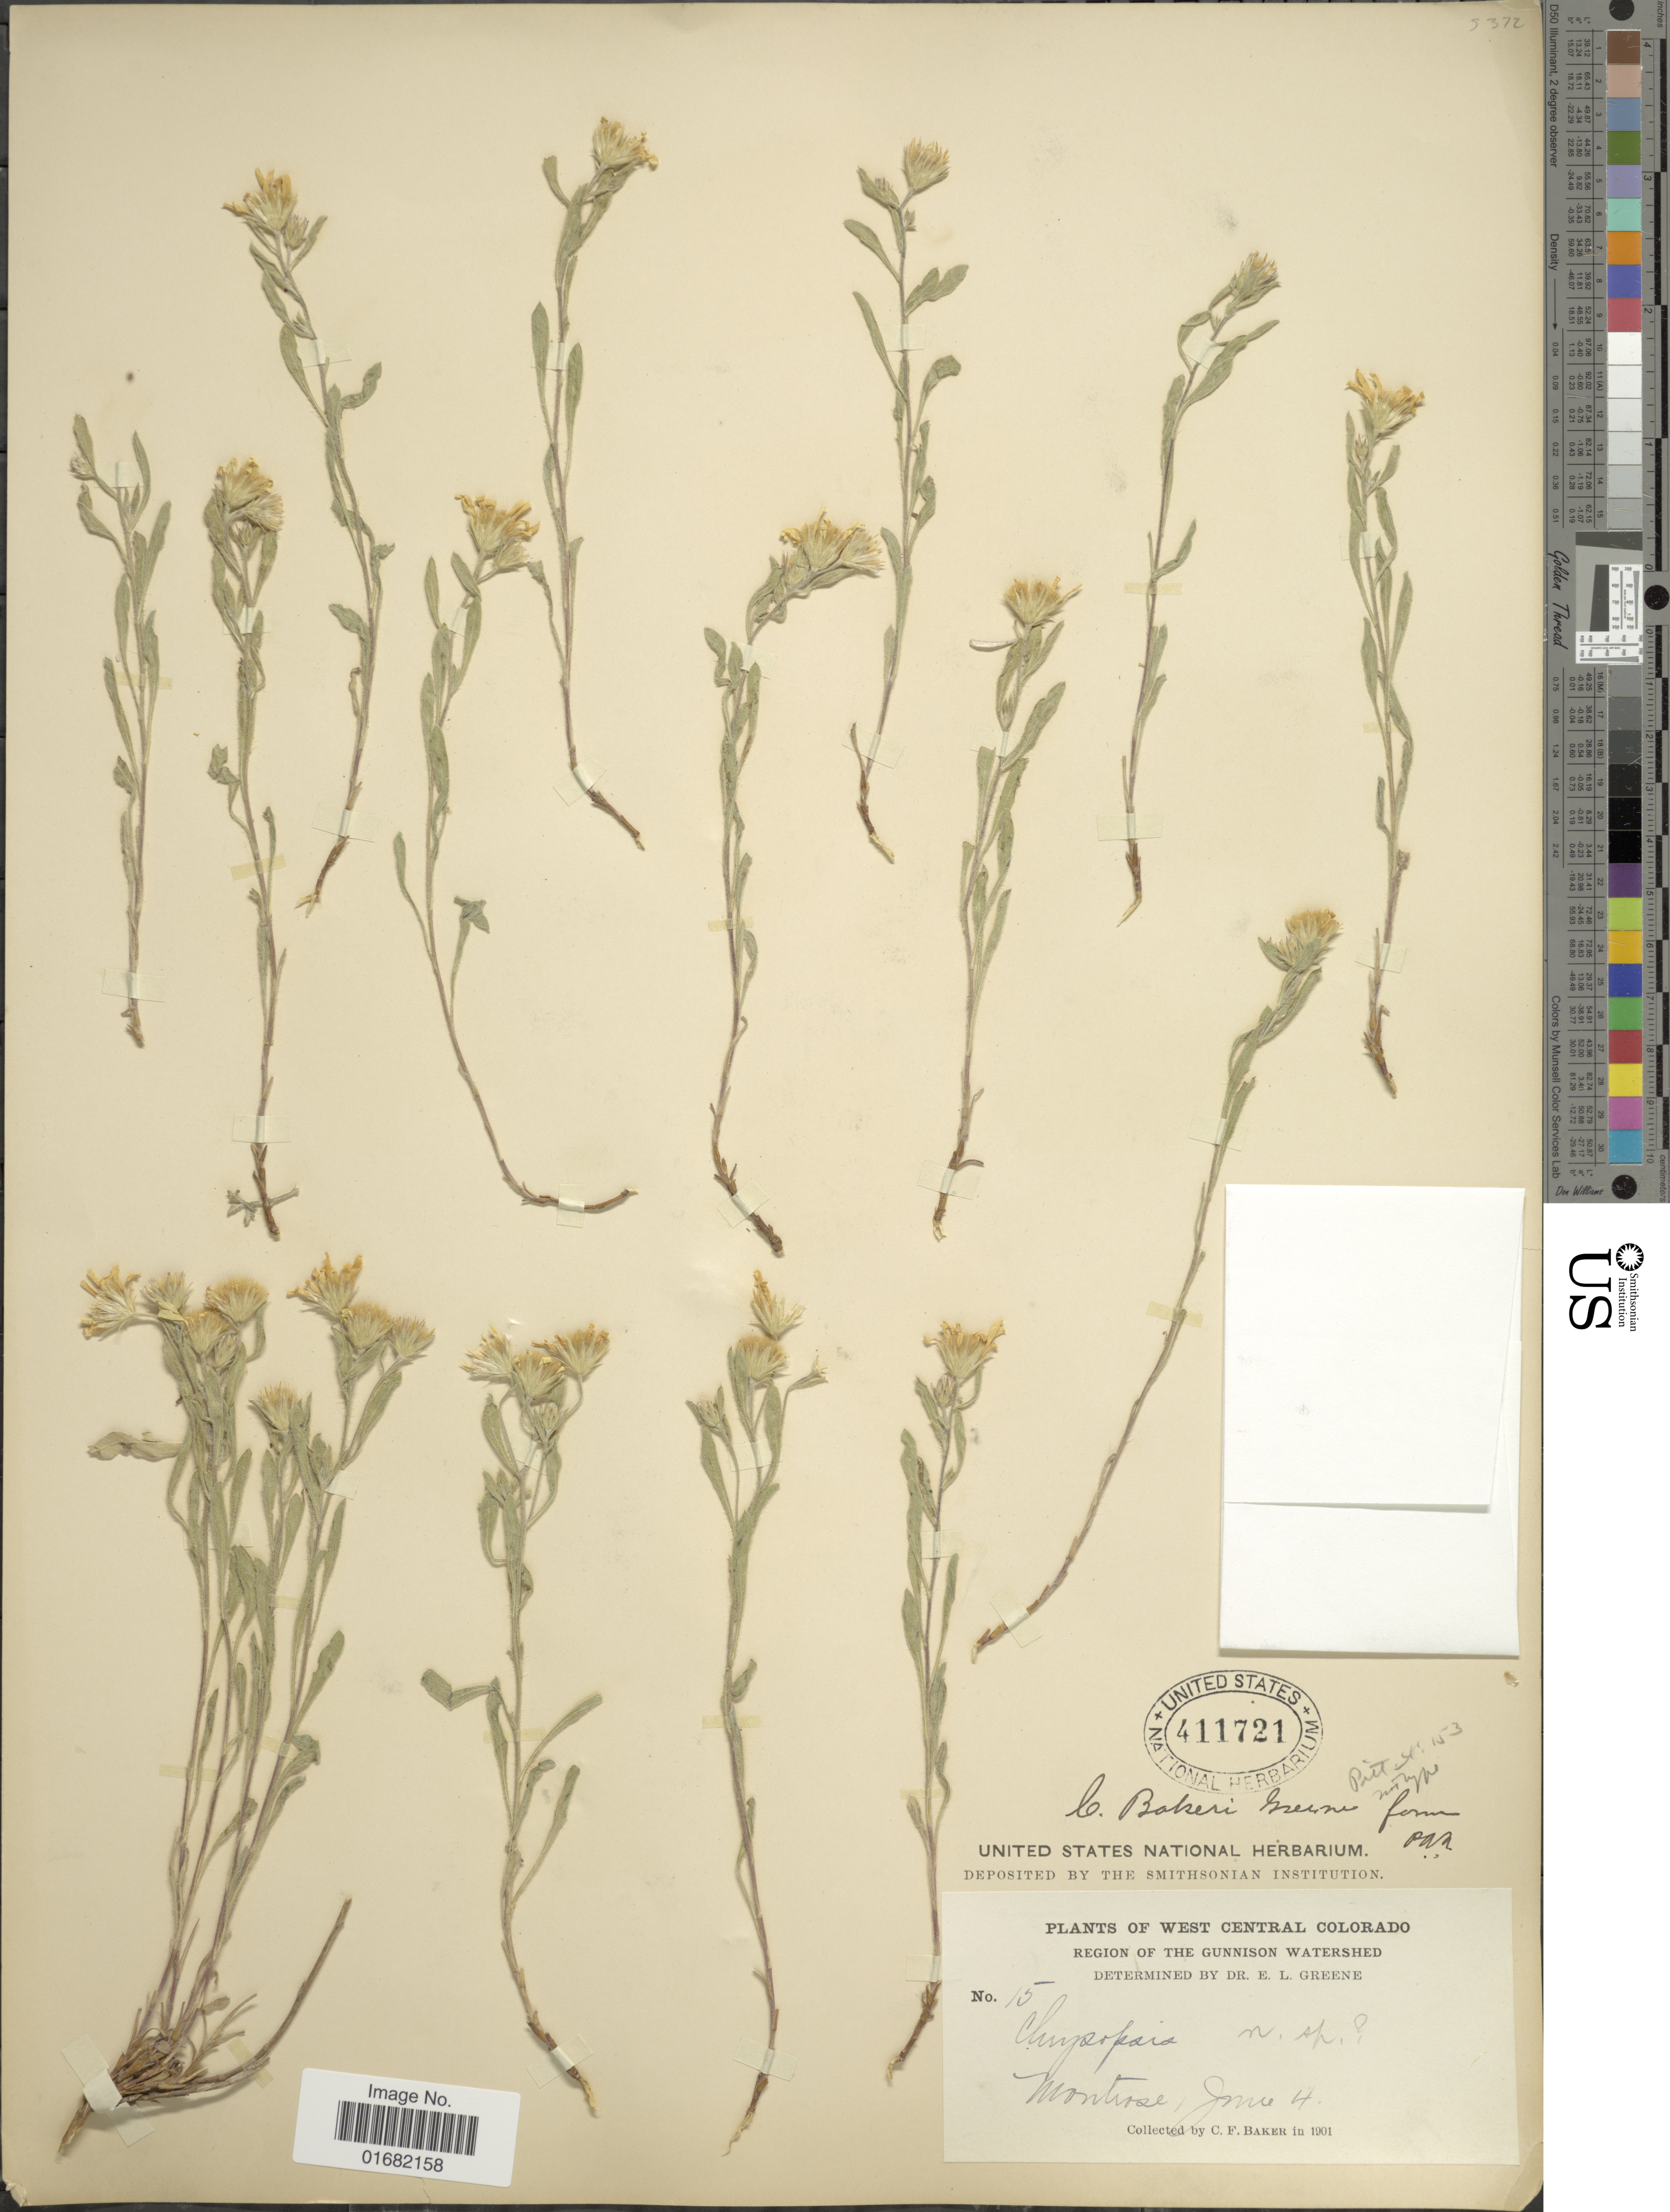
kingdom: Plantae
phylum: Tracheophyta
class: Magnoliopsida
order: Asterales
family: Asteraceae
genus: Heterotheca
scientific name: Heterotheca bakeri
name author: Greene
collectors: C. F. Baker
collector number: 15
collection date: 1901-06-04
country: United States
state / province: Colorado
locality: West Central Colorado. Region of the Gunnison Watershed. Montrose.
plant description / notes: No precise locality correction needed.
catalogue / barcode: US 411721